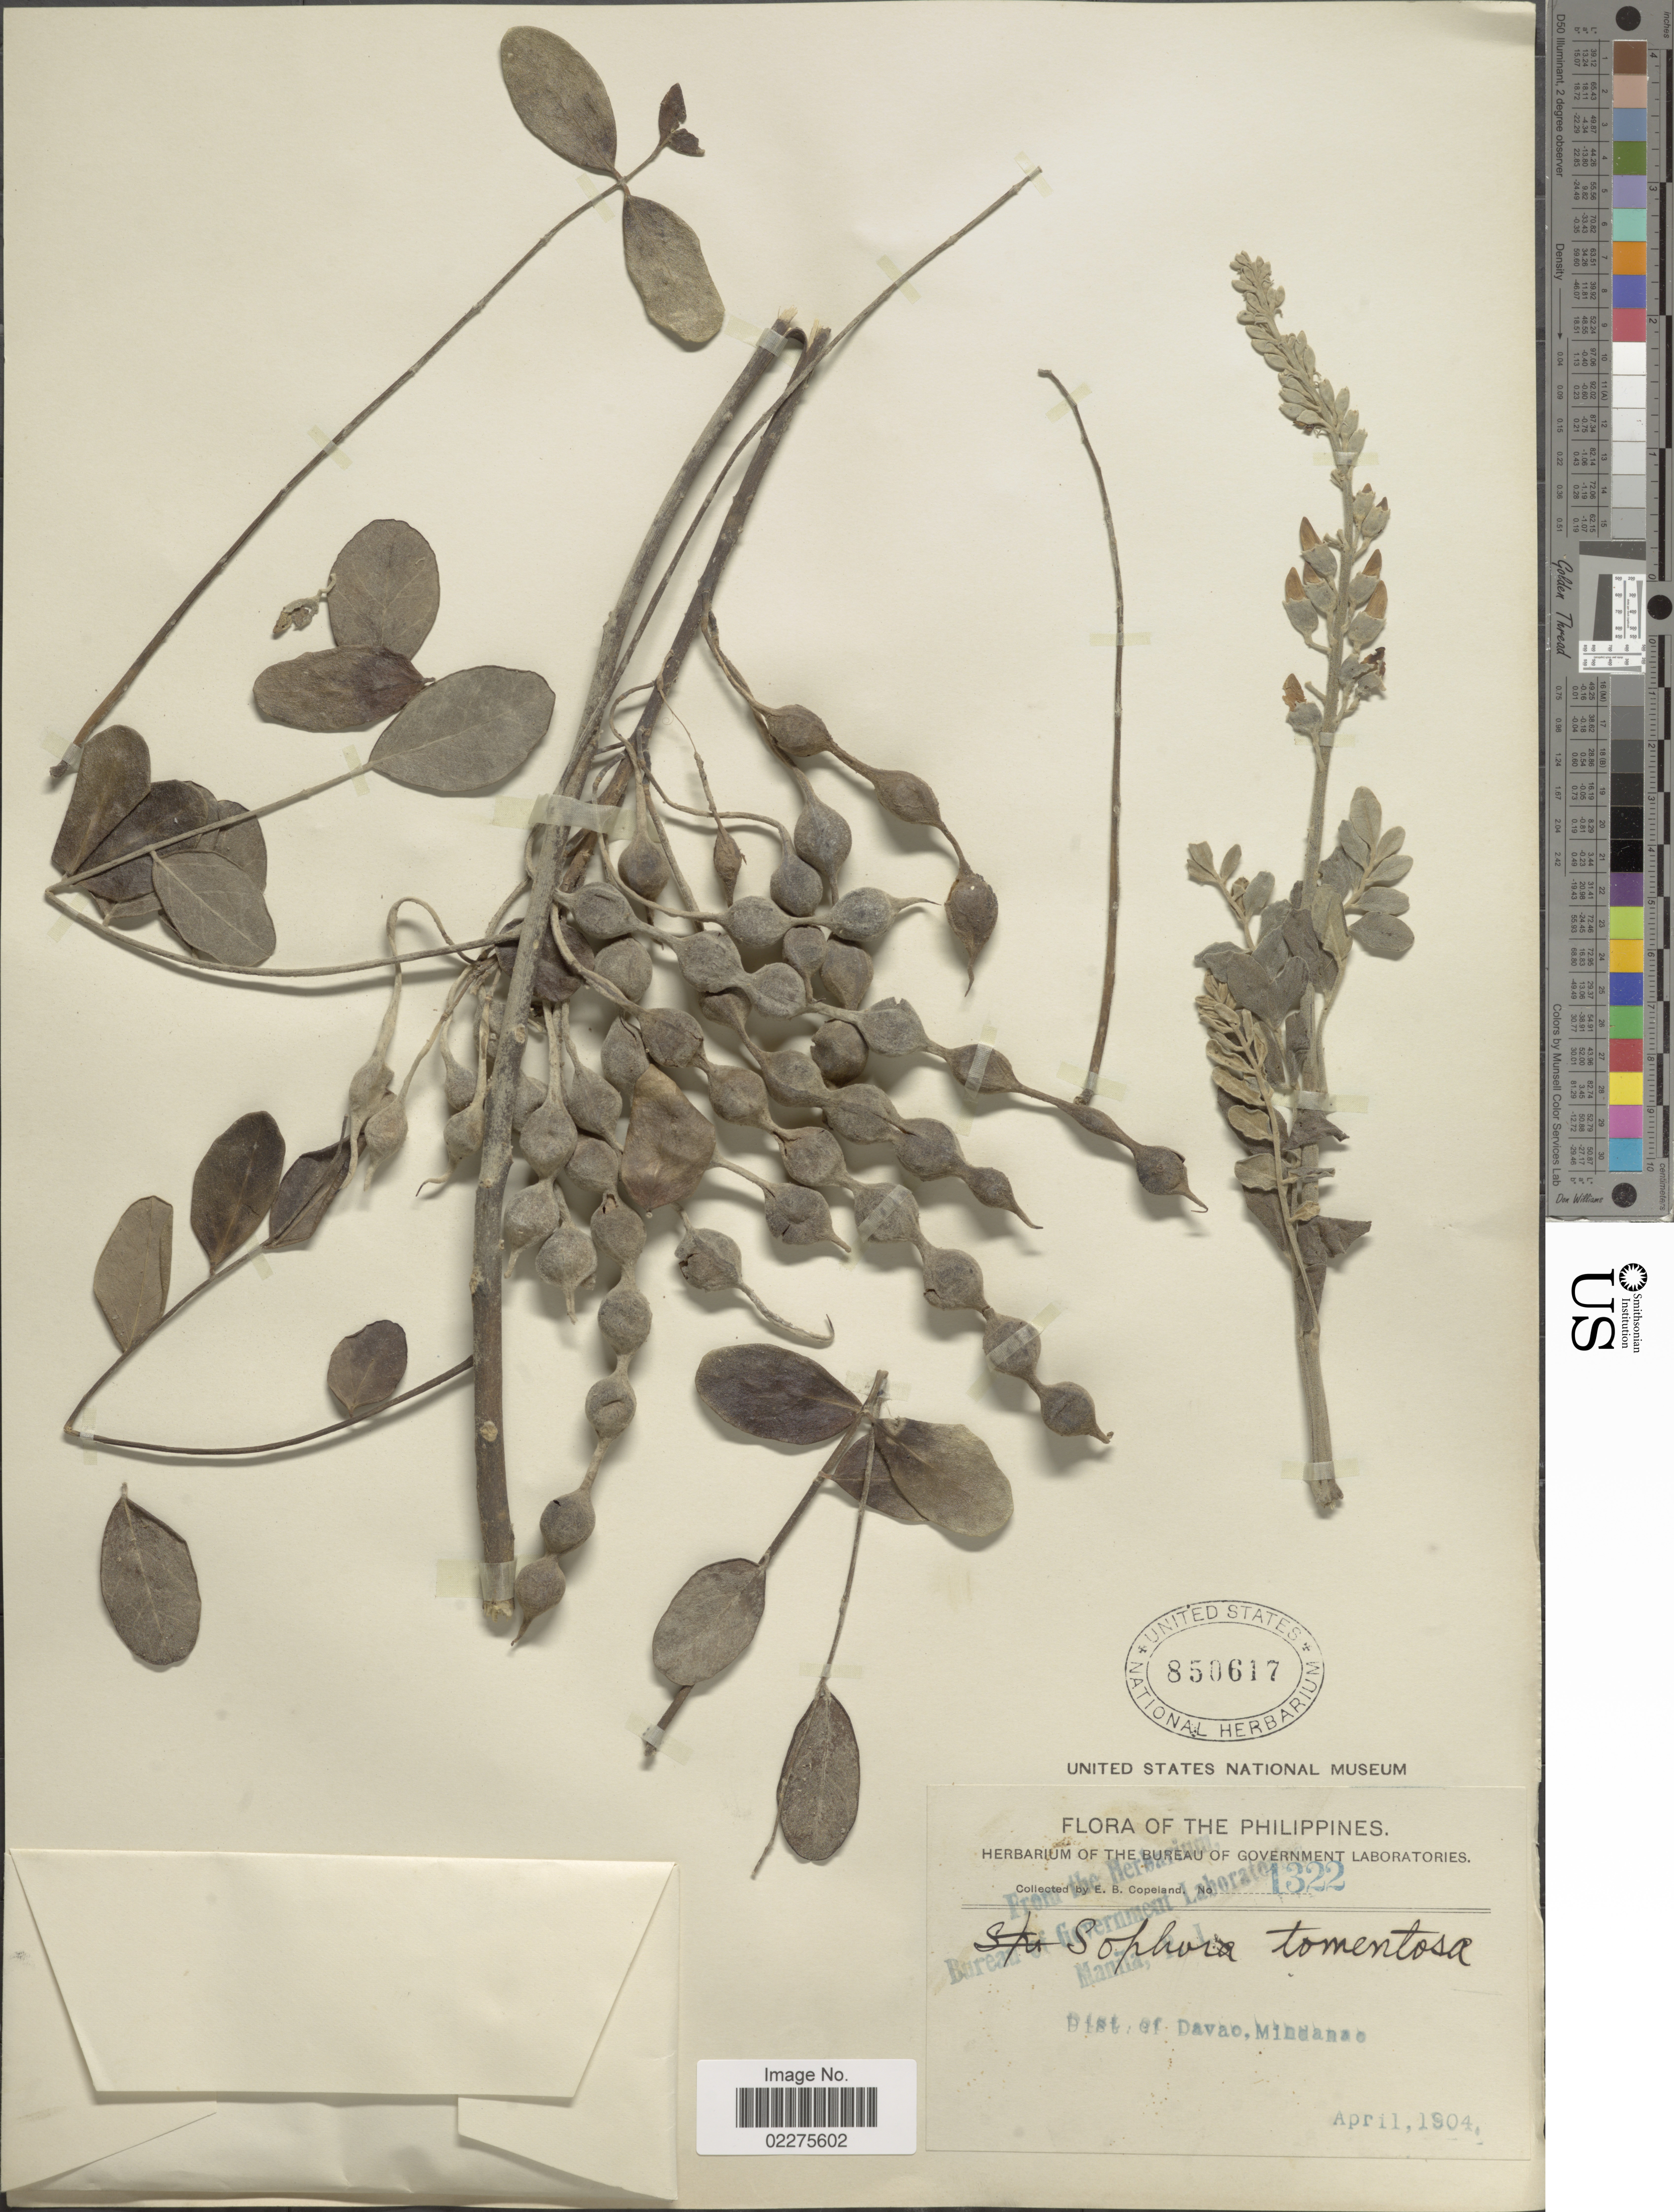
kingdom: Plantae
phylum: Tracheophyta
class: Magnoliopsida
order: Fabales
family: Fabaceae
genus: Sophora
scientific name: Sophora tomentosa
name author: L.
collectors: E. B. Copeland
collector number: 1322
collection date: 1904-04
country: Philippines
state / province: Davao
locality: Mindanao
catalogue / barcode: US 850617